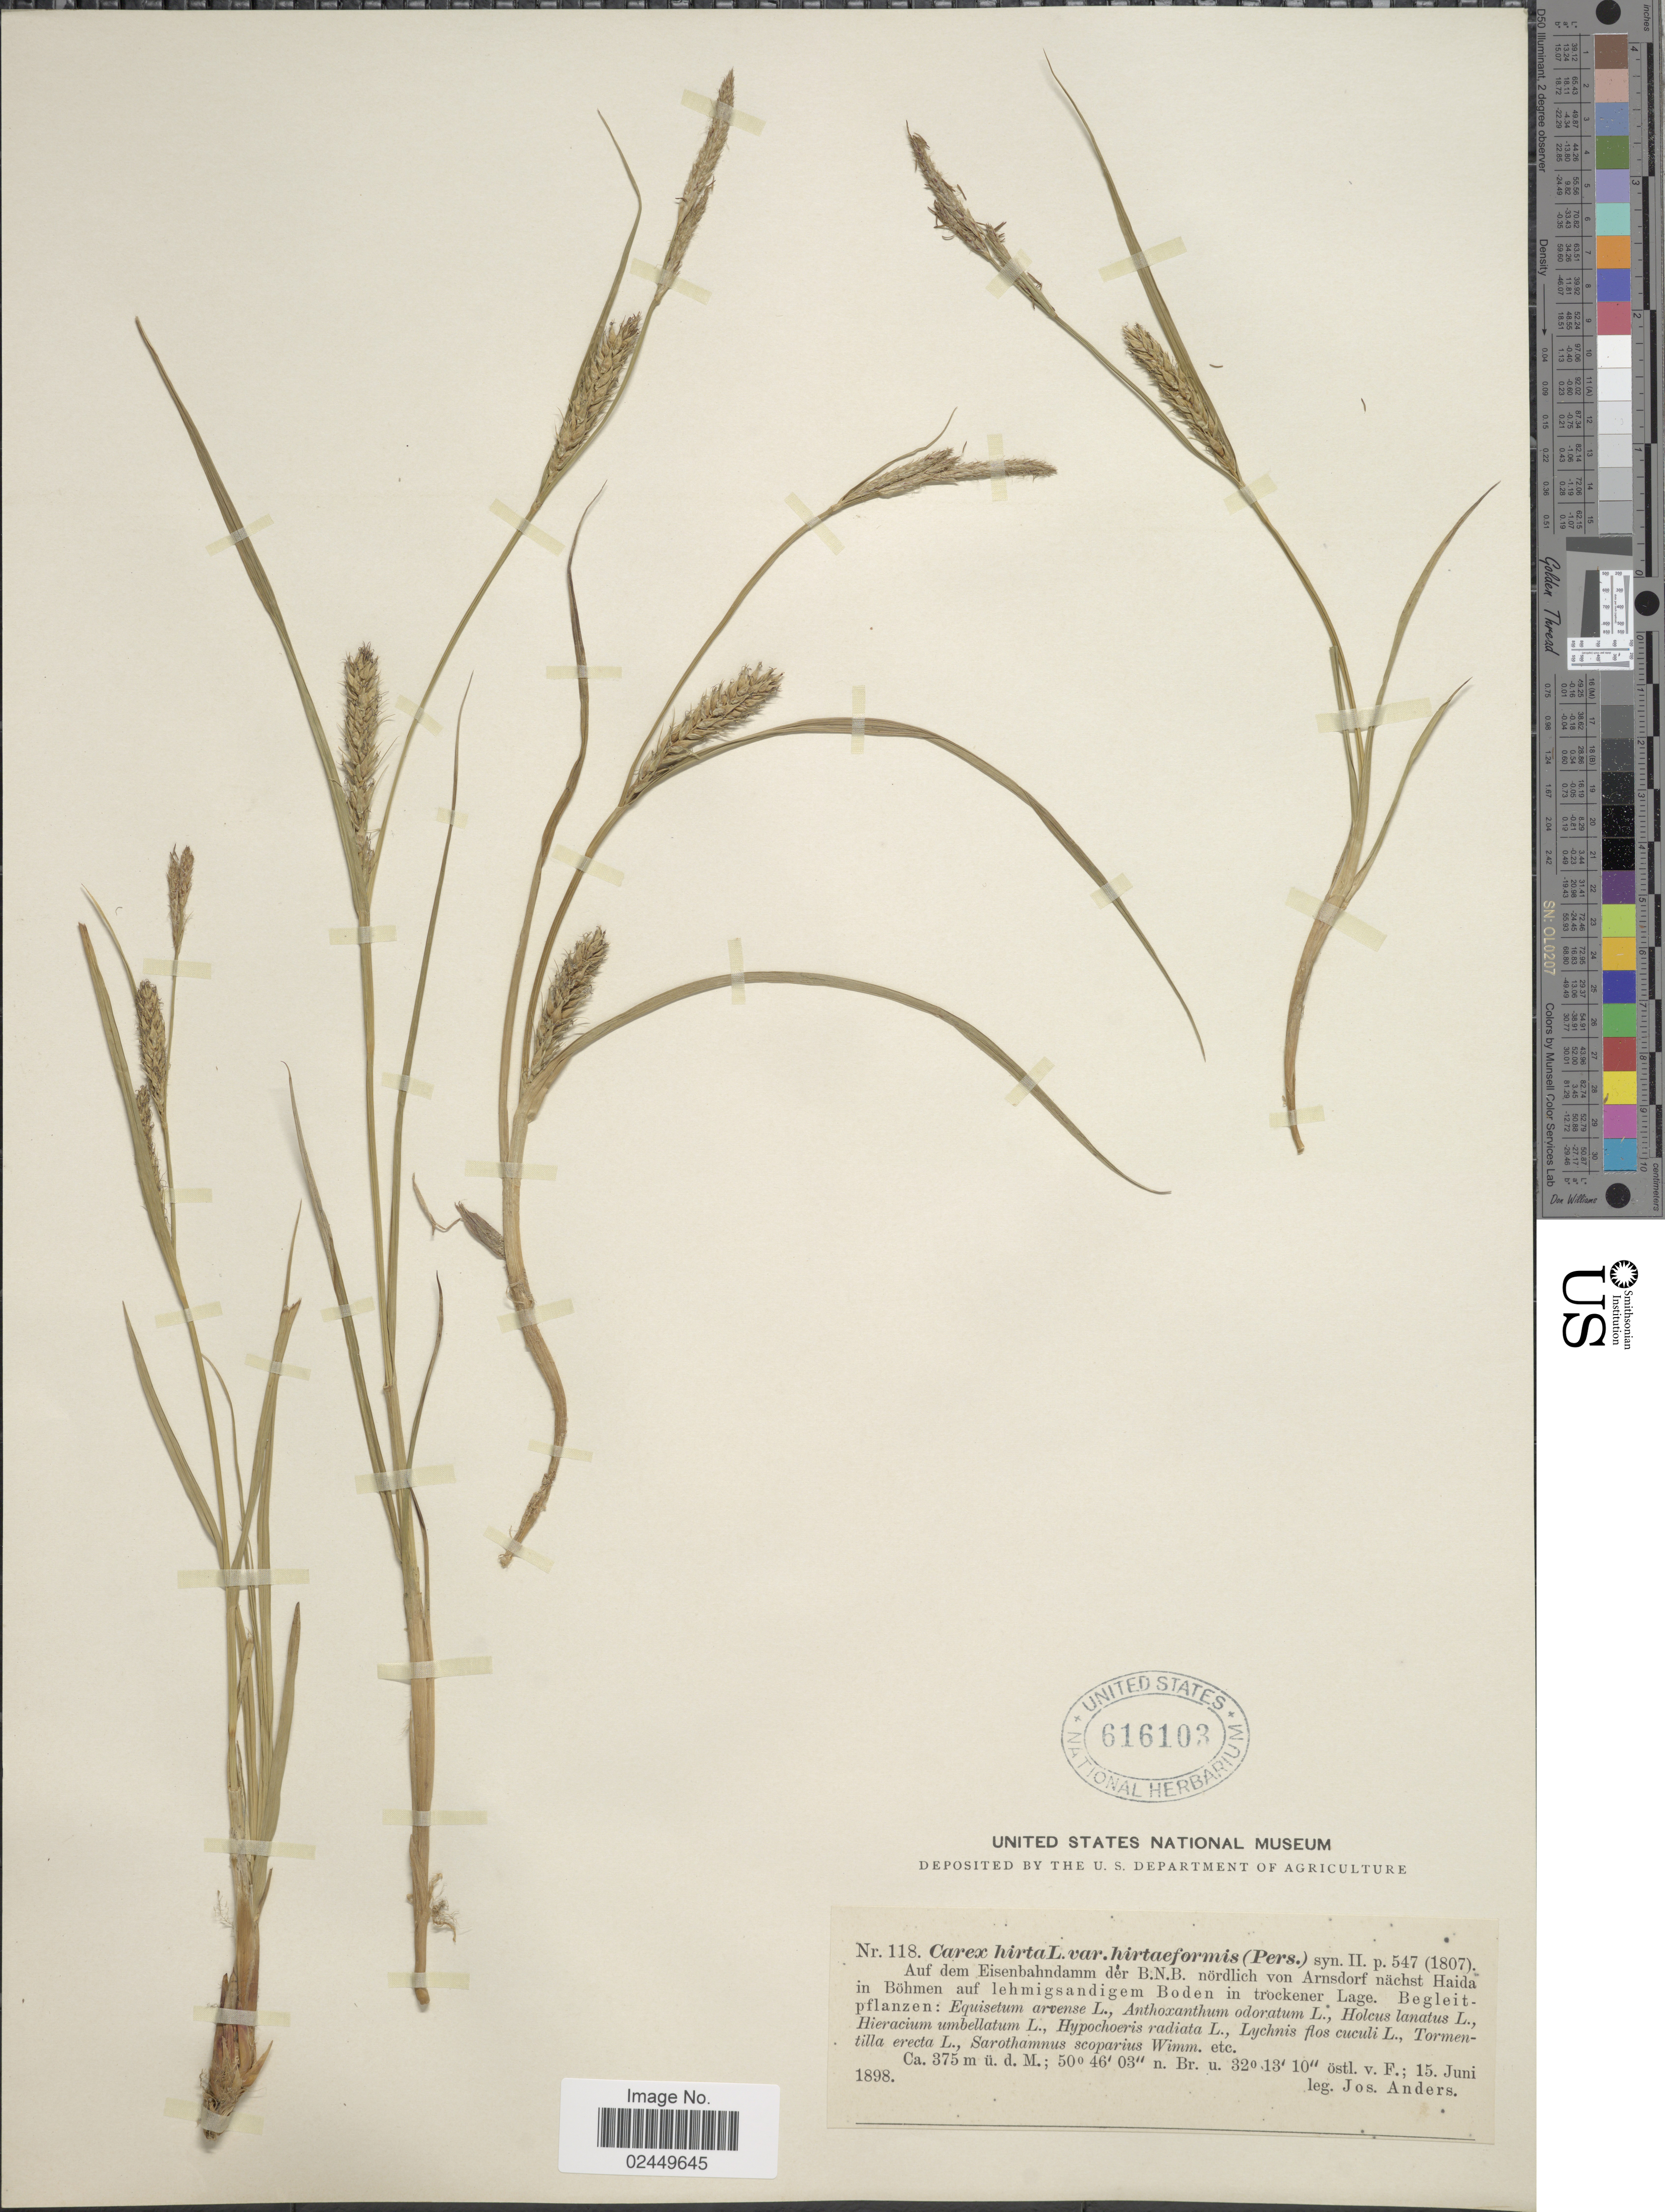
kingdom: Plantae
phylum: Tracheophyta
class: Liliopsida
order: Poales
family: Cyperaceae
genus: Carex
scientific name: Carex hirta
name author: L.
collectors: J. Anders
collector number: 118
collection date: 1898-06-15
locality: Auf dem Eisenbahndamm der B.N.B. nordlich von Arnsdorf nachst Haida in Bohmen auf lehmigsandigem Boden in trockener Lage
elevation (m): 375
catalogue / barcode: US 616103